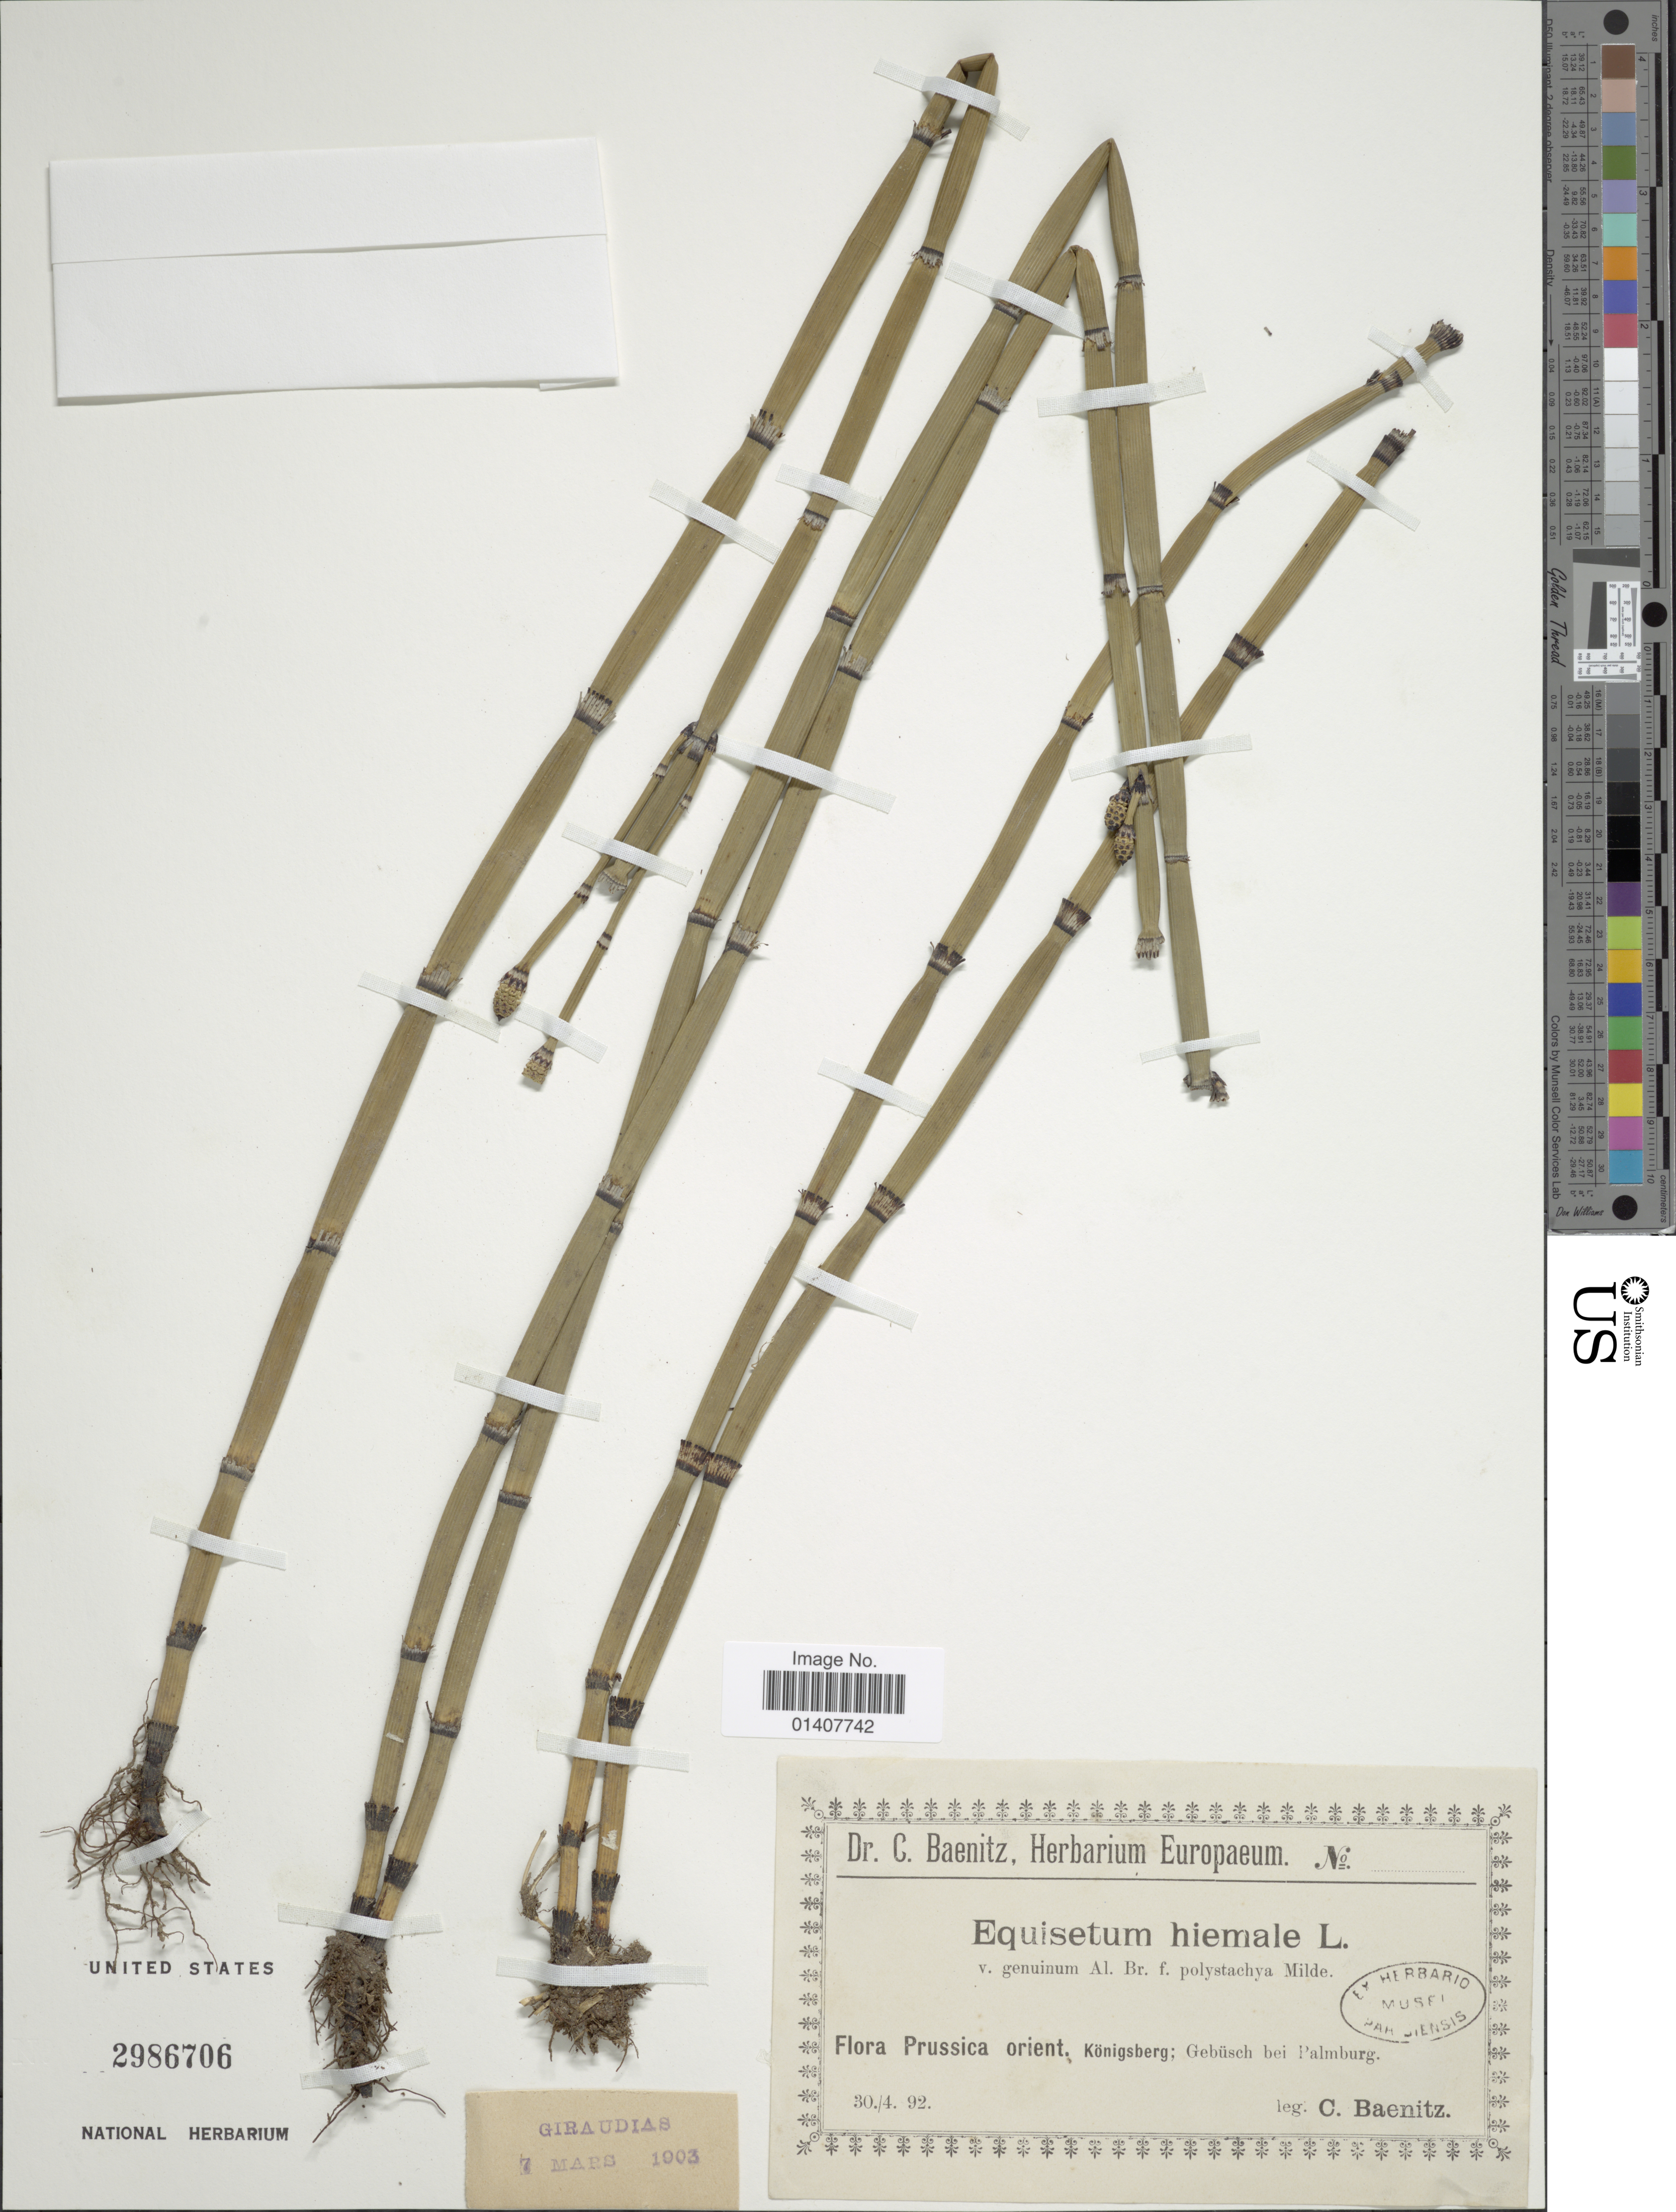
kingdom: Plantae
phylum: Tracheophyta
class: Polypodiopsida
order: Equisetales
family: Equisetaceae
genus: Equisetum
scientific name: Equisetum hyemale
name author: L.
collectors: C. G. Baenitz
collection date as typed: Transcribed d/m/y: 30/4/92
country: Germany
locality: Prussica Orient. Konigsberg: gebusch bei Palmburg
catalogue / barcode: US 2986706